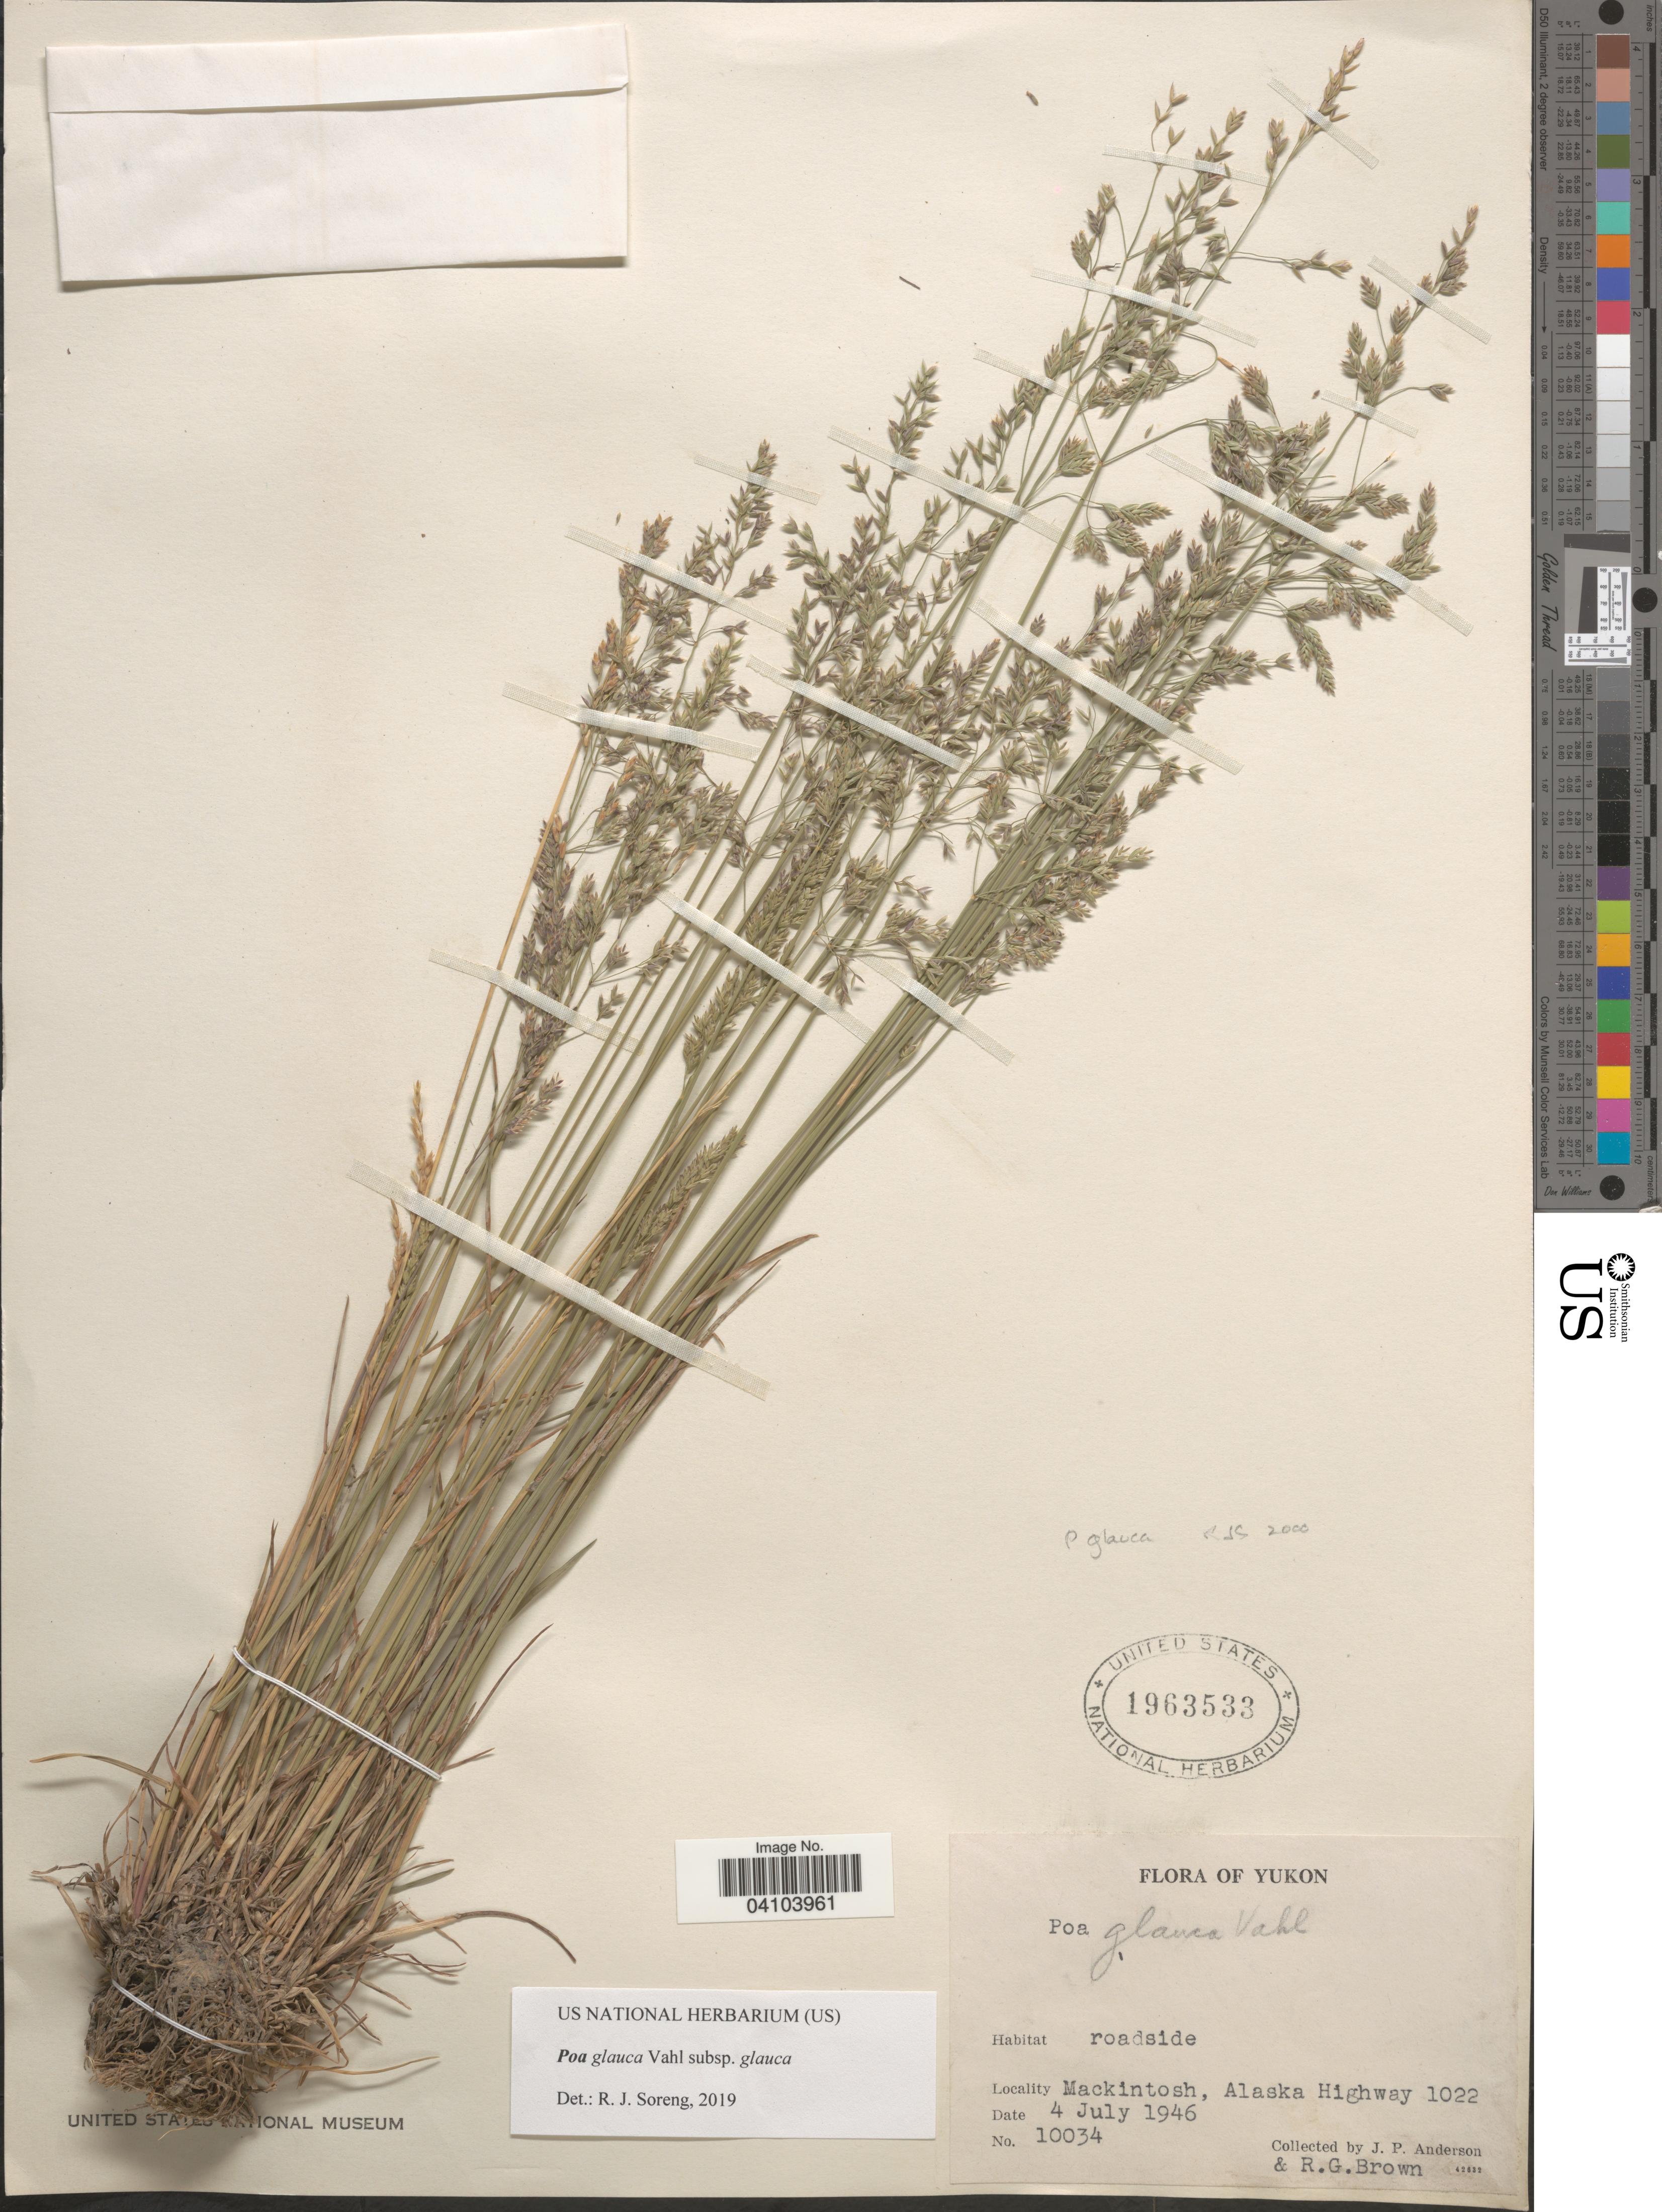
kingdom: Plantae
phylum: Tracheophyta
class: Liliopsida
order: Poales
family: Poaceae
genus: Poa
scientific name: Poa glauca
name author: Vahl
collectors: J. P. Anderson & R. G. Brown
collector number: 10034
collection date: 1946-07-04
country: Canada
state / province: Yukon Territory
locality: Yukon. Mackintosh, Alaska Highway 1022.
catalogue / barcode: US 1963533